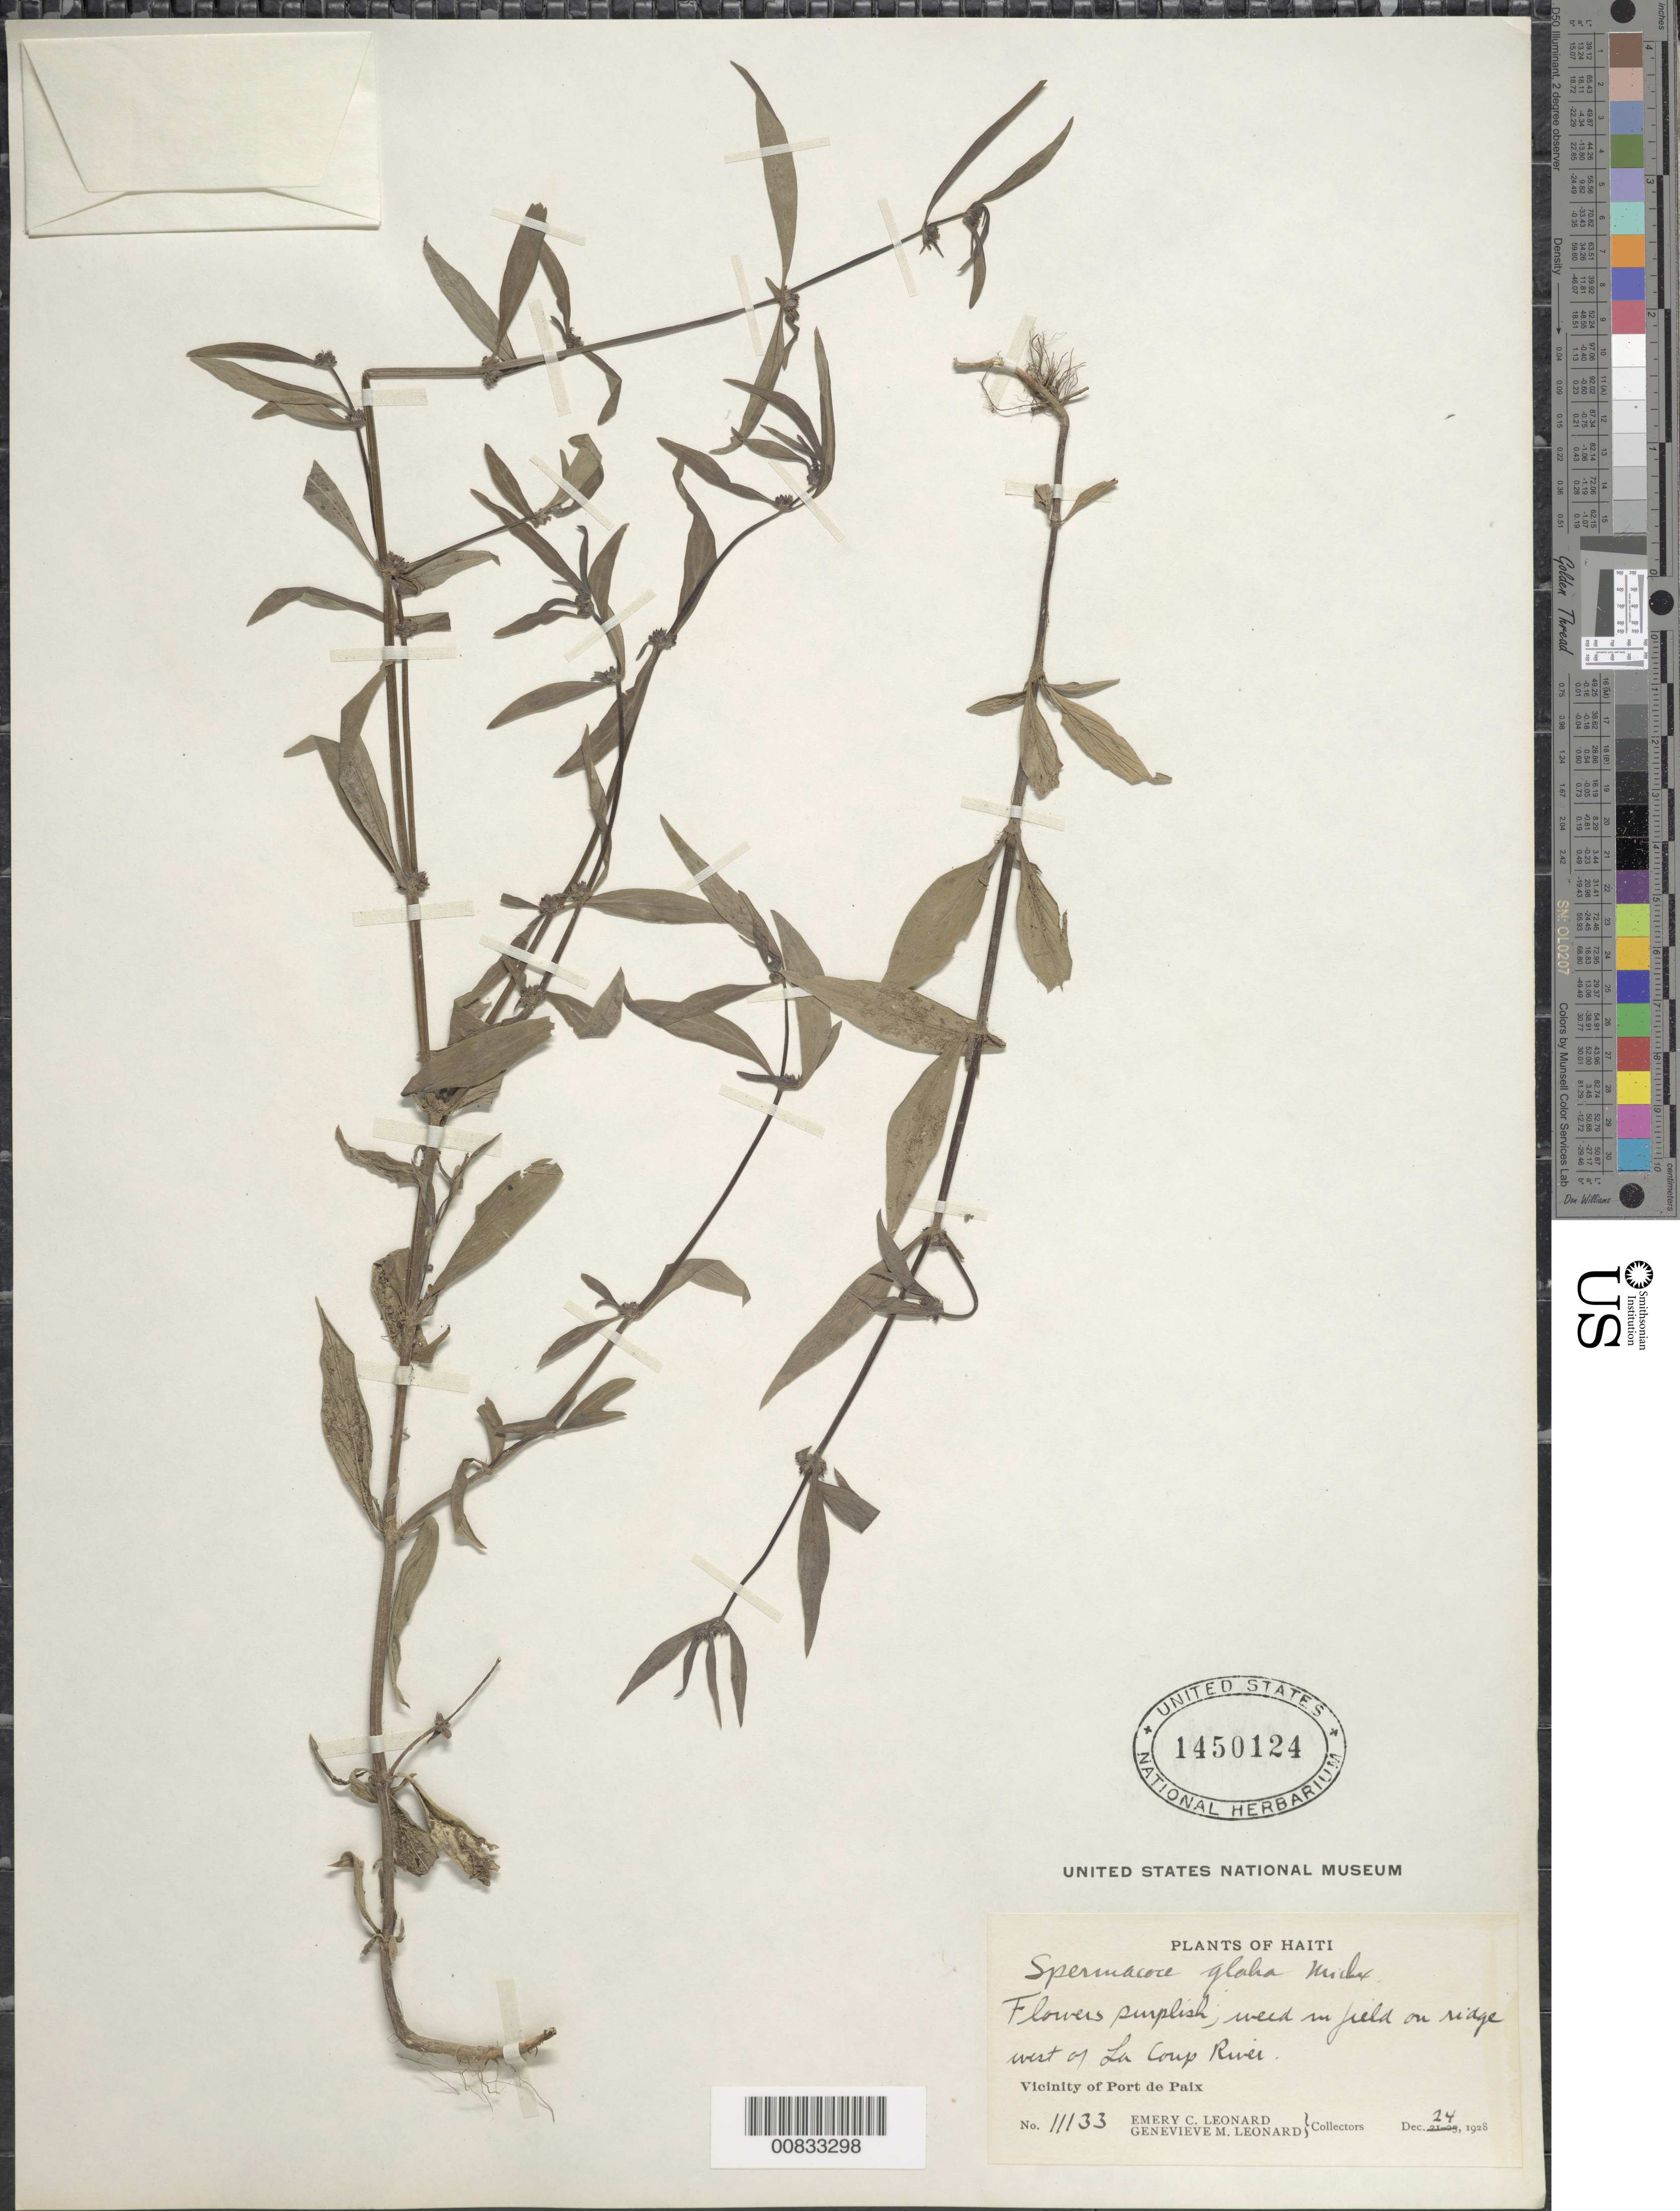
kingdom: Plantae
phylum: Tracheophyta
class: Magnoliopsida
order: Gentianales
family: Rubiaceae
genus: Spermacoce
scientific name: Spermacoce glabra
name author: Michx.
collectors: E. C. Leonard & G. M. Leonard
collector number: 11133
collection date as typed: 24 Dec 1928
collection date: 1928-12-24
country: Haiti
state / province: Nord-Ouest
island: Hispaniola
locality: Vicinity of Port de Paix, W of La Coup River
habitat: In field on ridge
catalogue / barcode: US 1450124